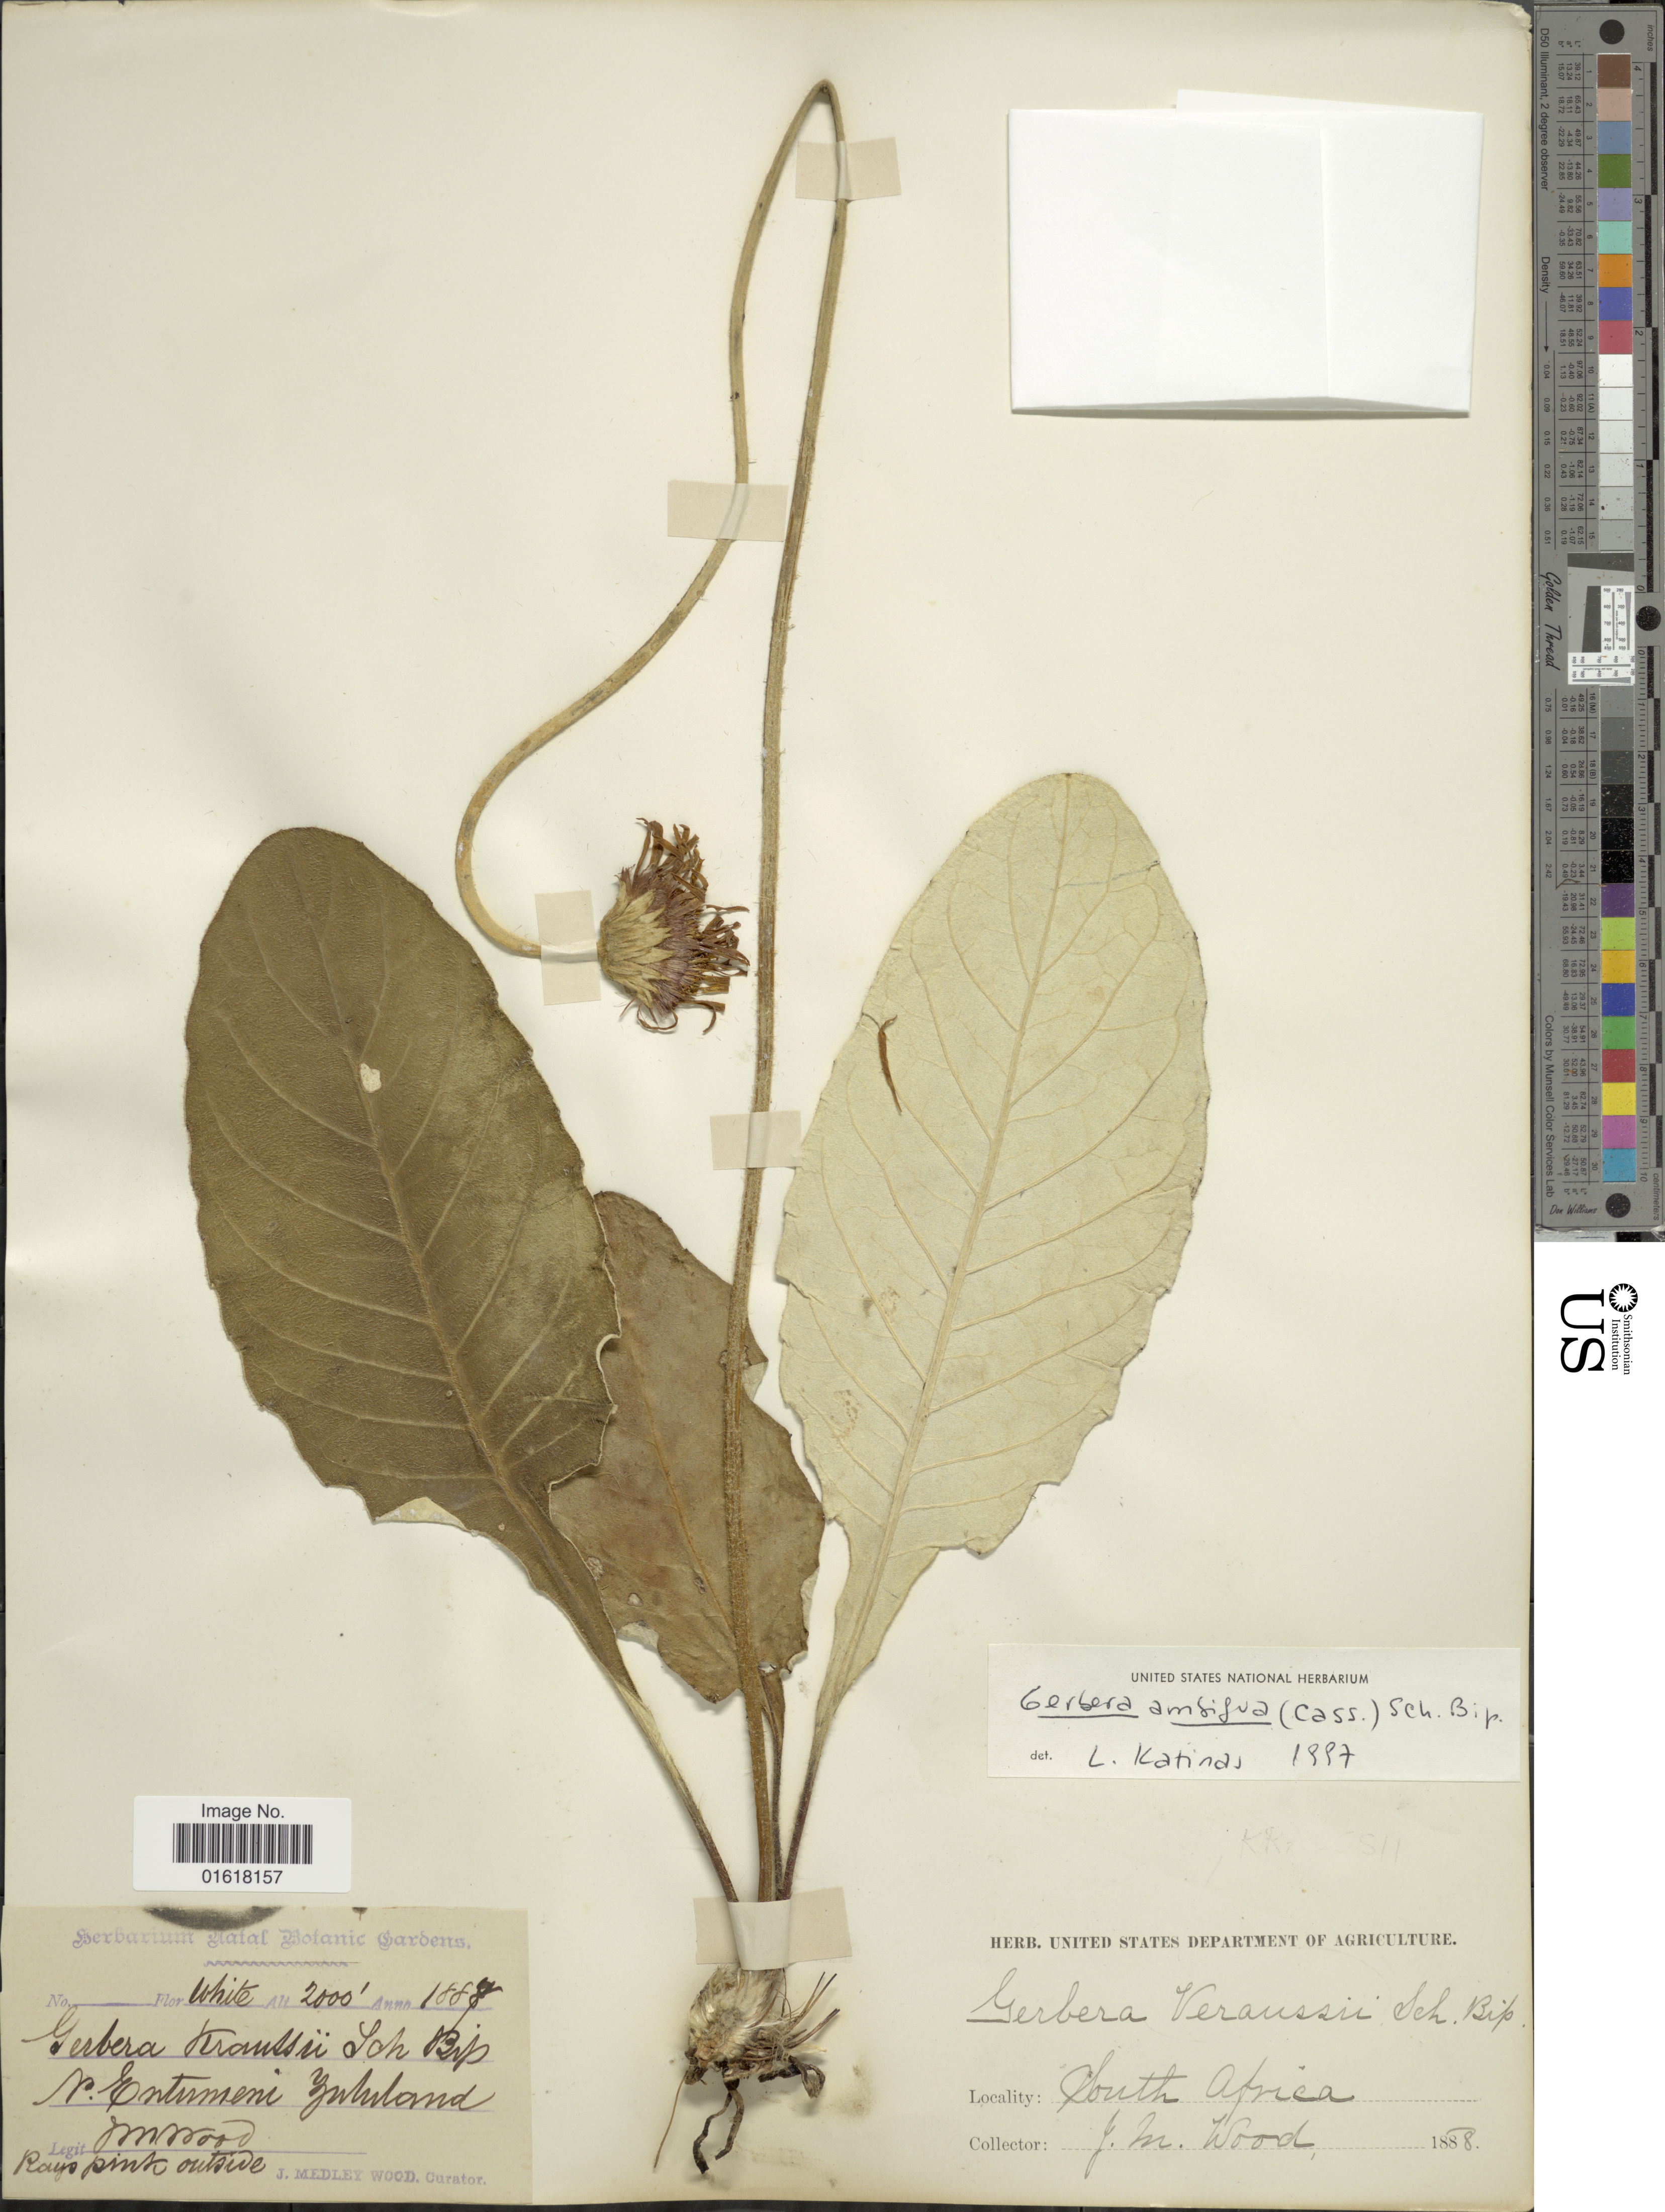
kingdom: Plantae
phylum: Tracheophyta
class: Magnoliopsida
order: Asterales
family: Asteraceae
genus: Gerbera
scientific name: Gerbera ambigua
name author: (Cass.) Sch. Bip.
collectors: J. Medley Wood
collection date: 1888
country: South Africa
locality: N. Entumeni Zululand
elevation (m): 610